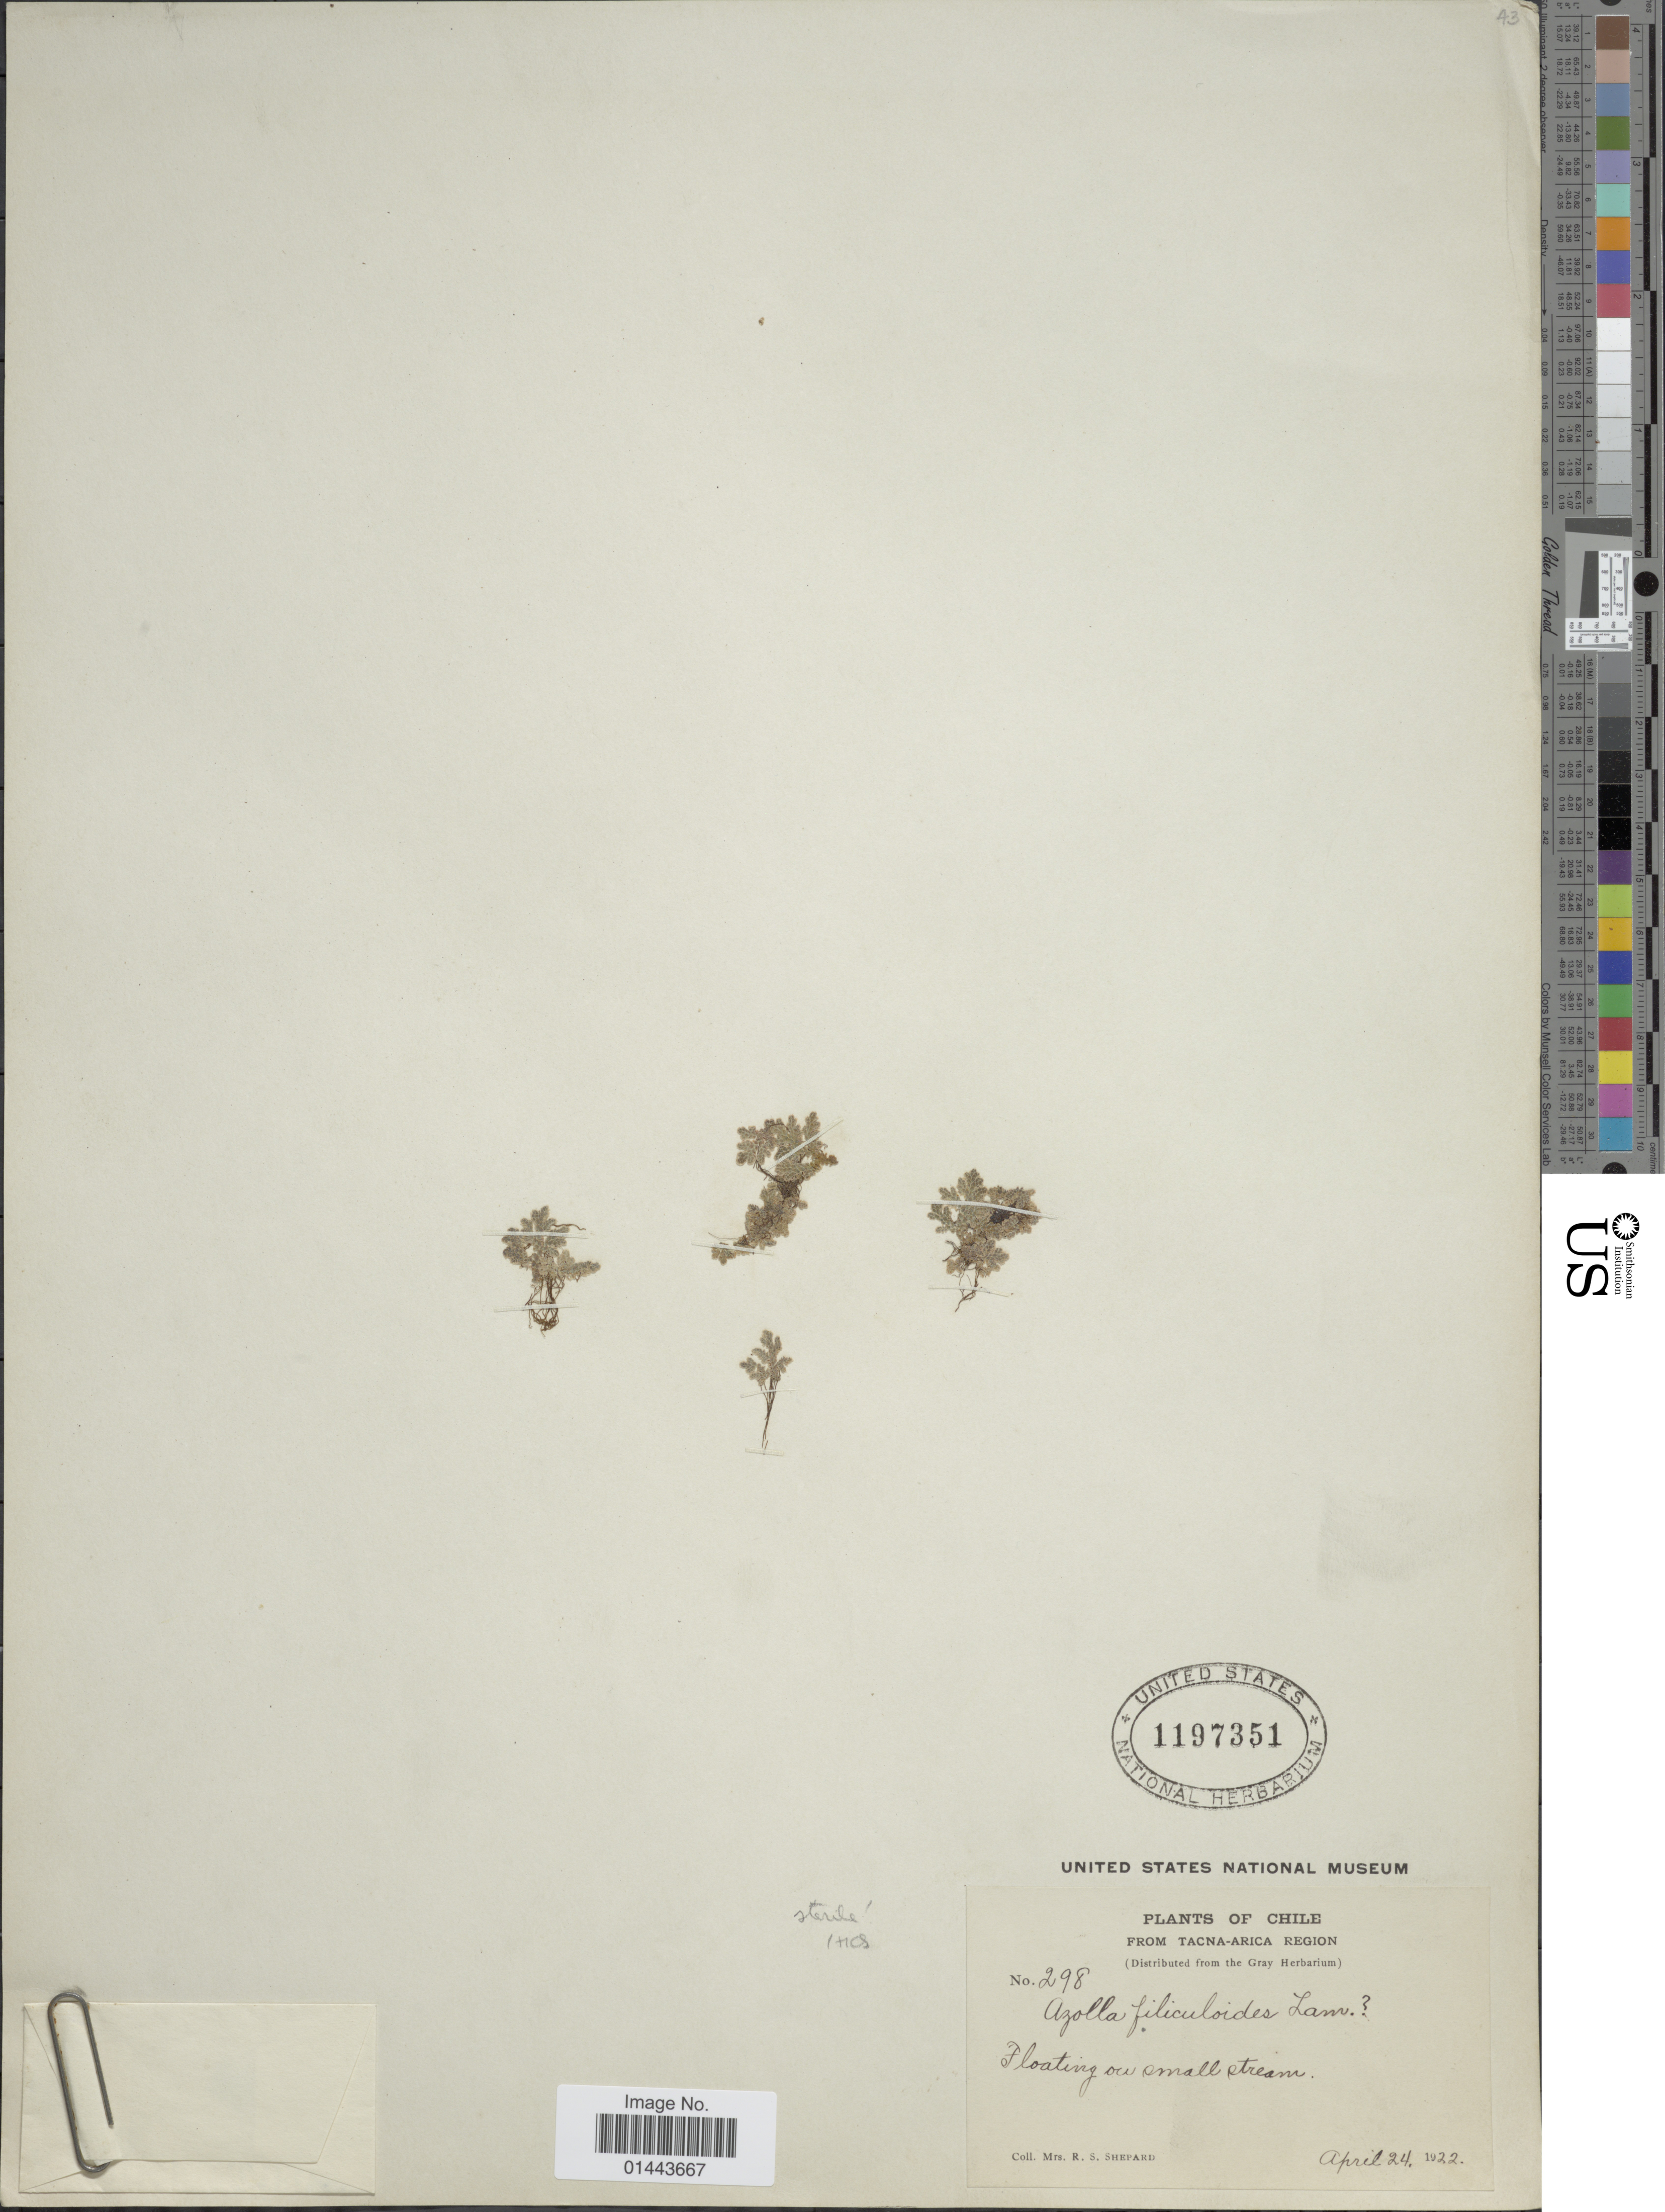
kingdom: Plantae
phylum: Tracheophyta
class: Polypodiopsida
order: Salviniales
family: Salviniaceae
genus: Azolla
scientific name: Azolla filiculoides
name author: Lam.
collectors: R. Shepard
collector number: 298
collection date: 1922-04-24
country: Chile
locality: Tacna-Arica region.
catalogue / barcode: US 1197351